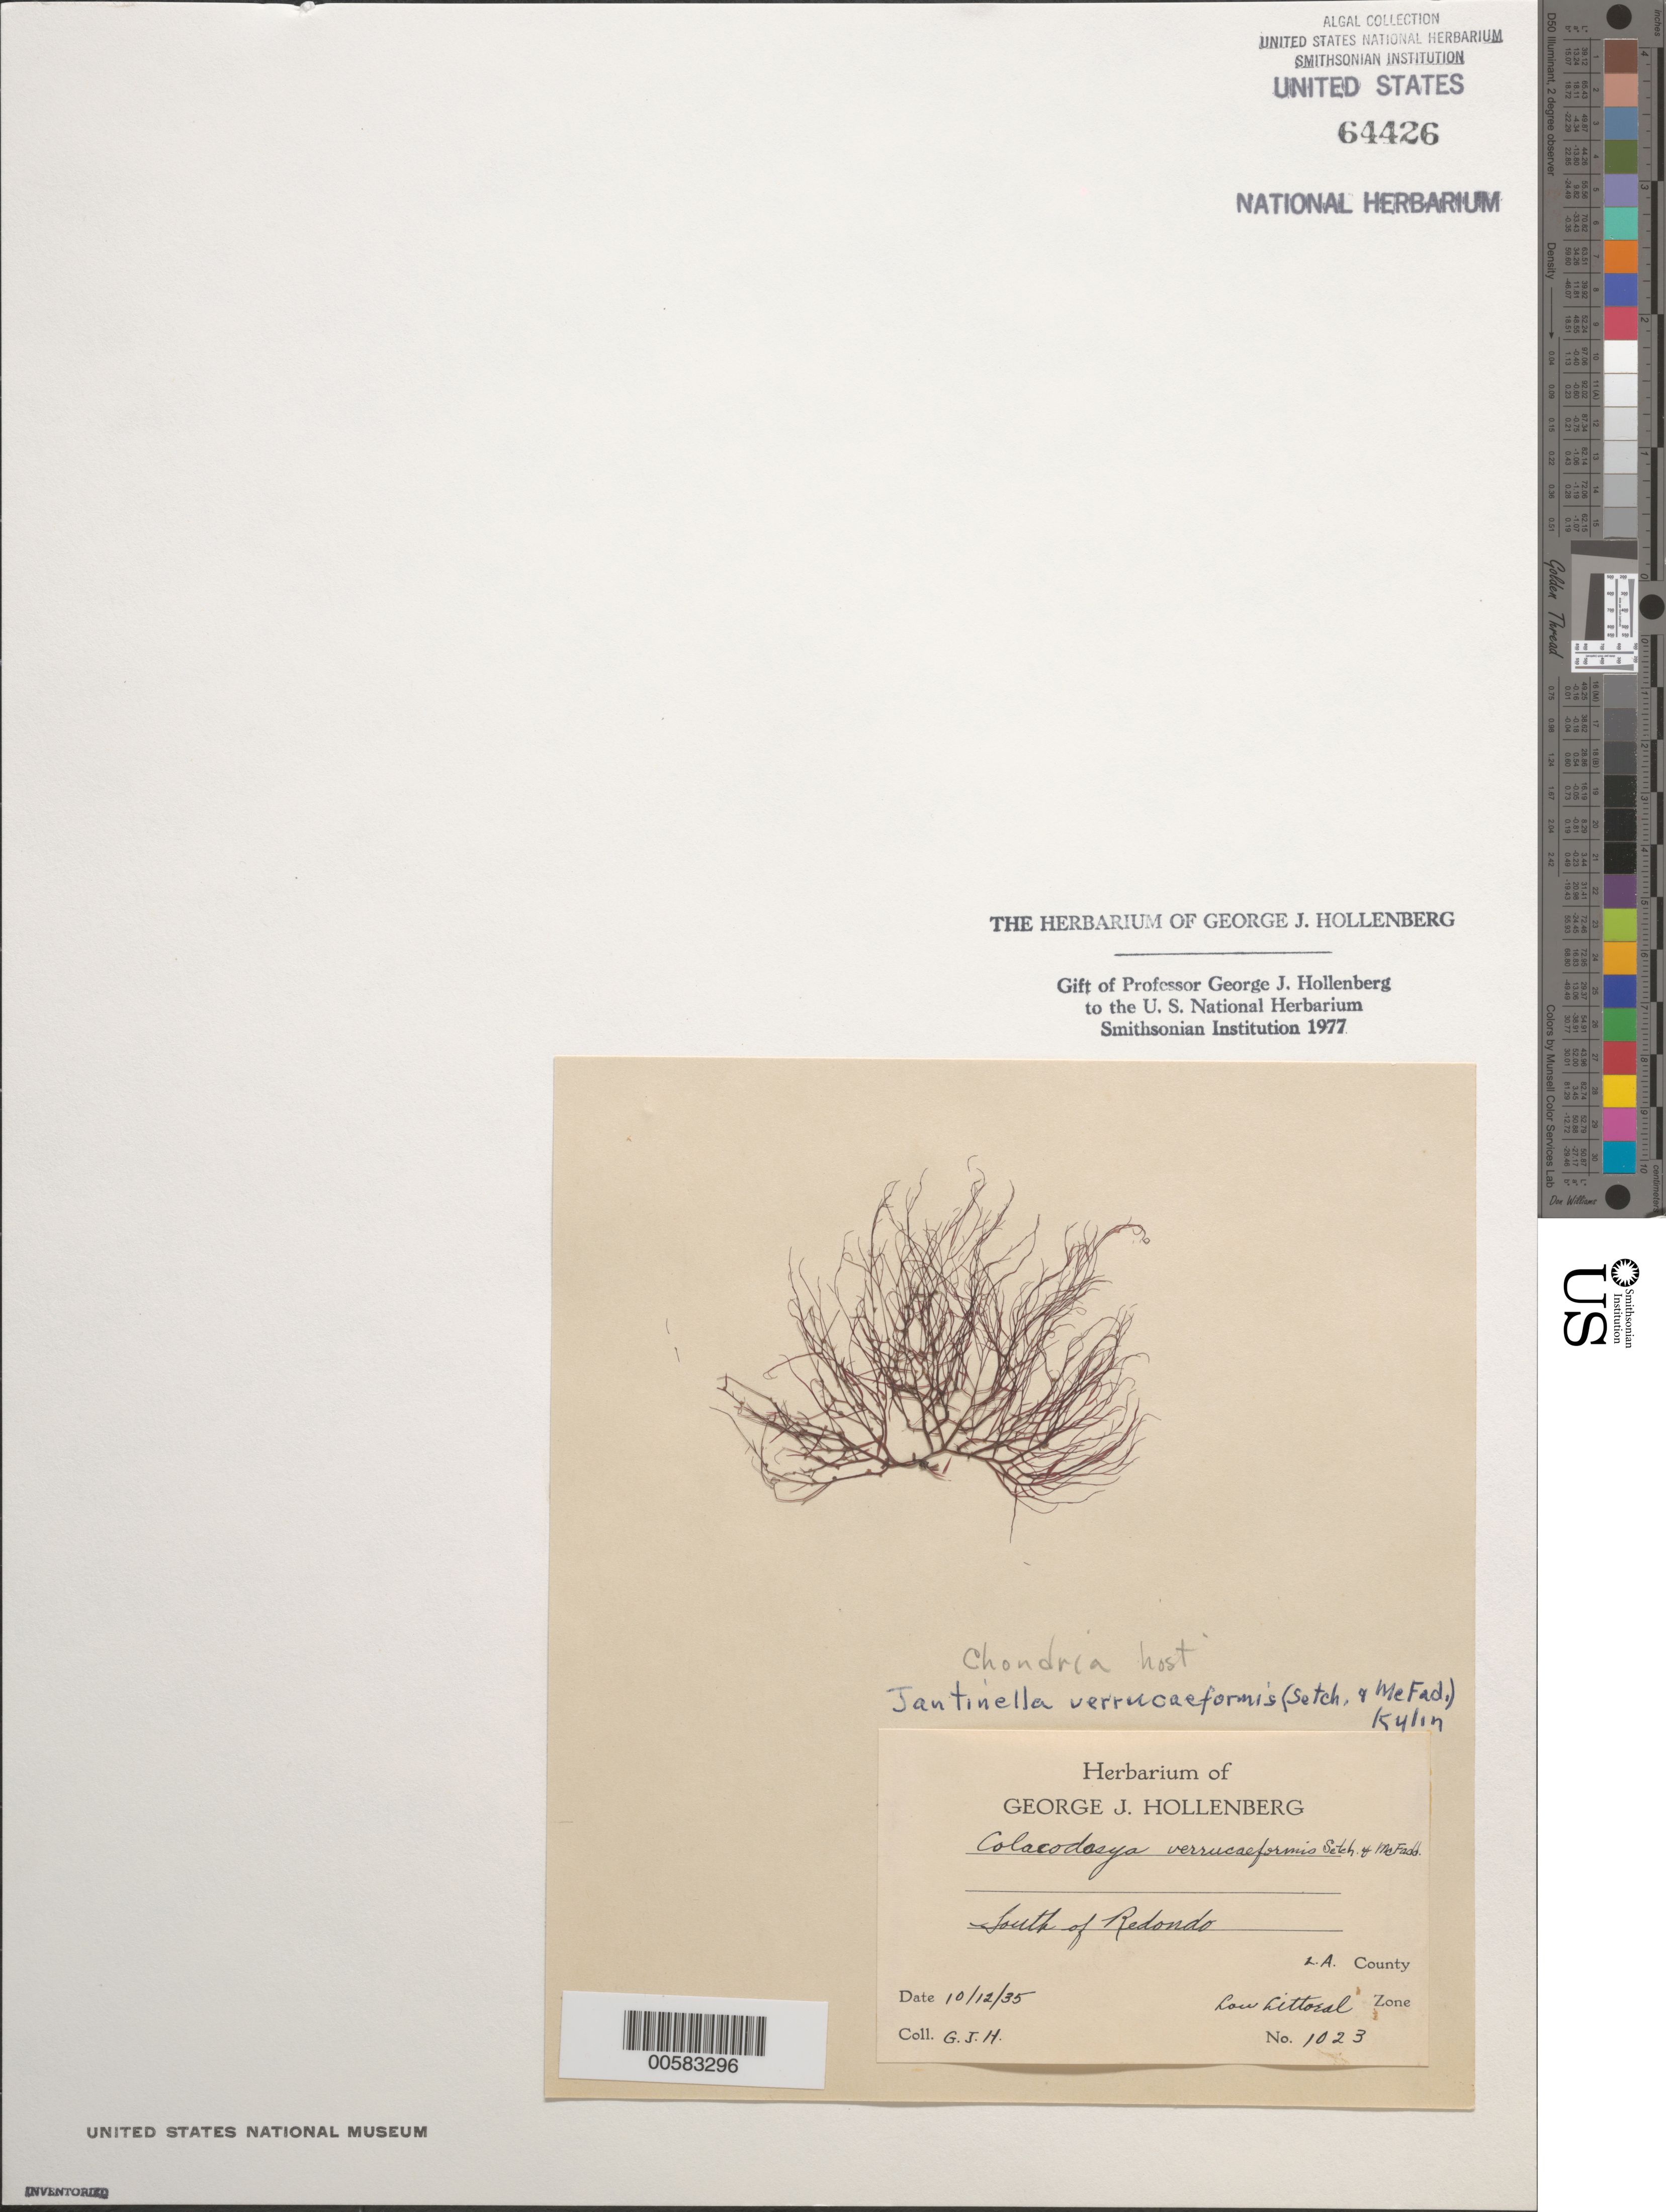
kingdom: Plantae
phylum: Rhodophyta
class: Florideophyceae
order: Ceramiales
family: Rhodomelaceae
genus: Jantinella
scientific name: Jantinella verrucaeformis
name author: (Setch. & McFadden in McFadden) Kylin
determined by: Hollenberg, George J.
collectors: G. Hollenberg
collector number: GJH 1023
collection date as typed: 12 Oct 1935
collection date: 1935-10-12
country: United States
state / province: California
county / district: Los Angeles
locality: South of Redondo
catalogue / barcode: US 64426